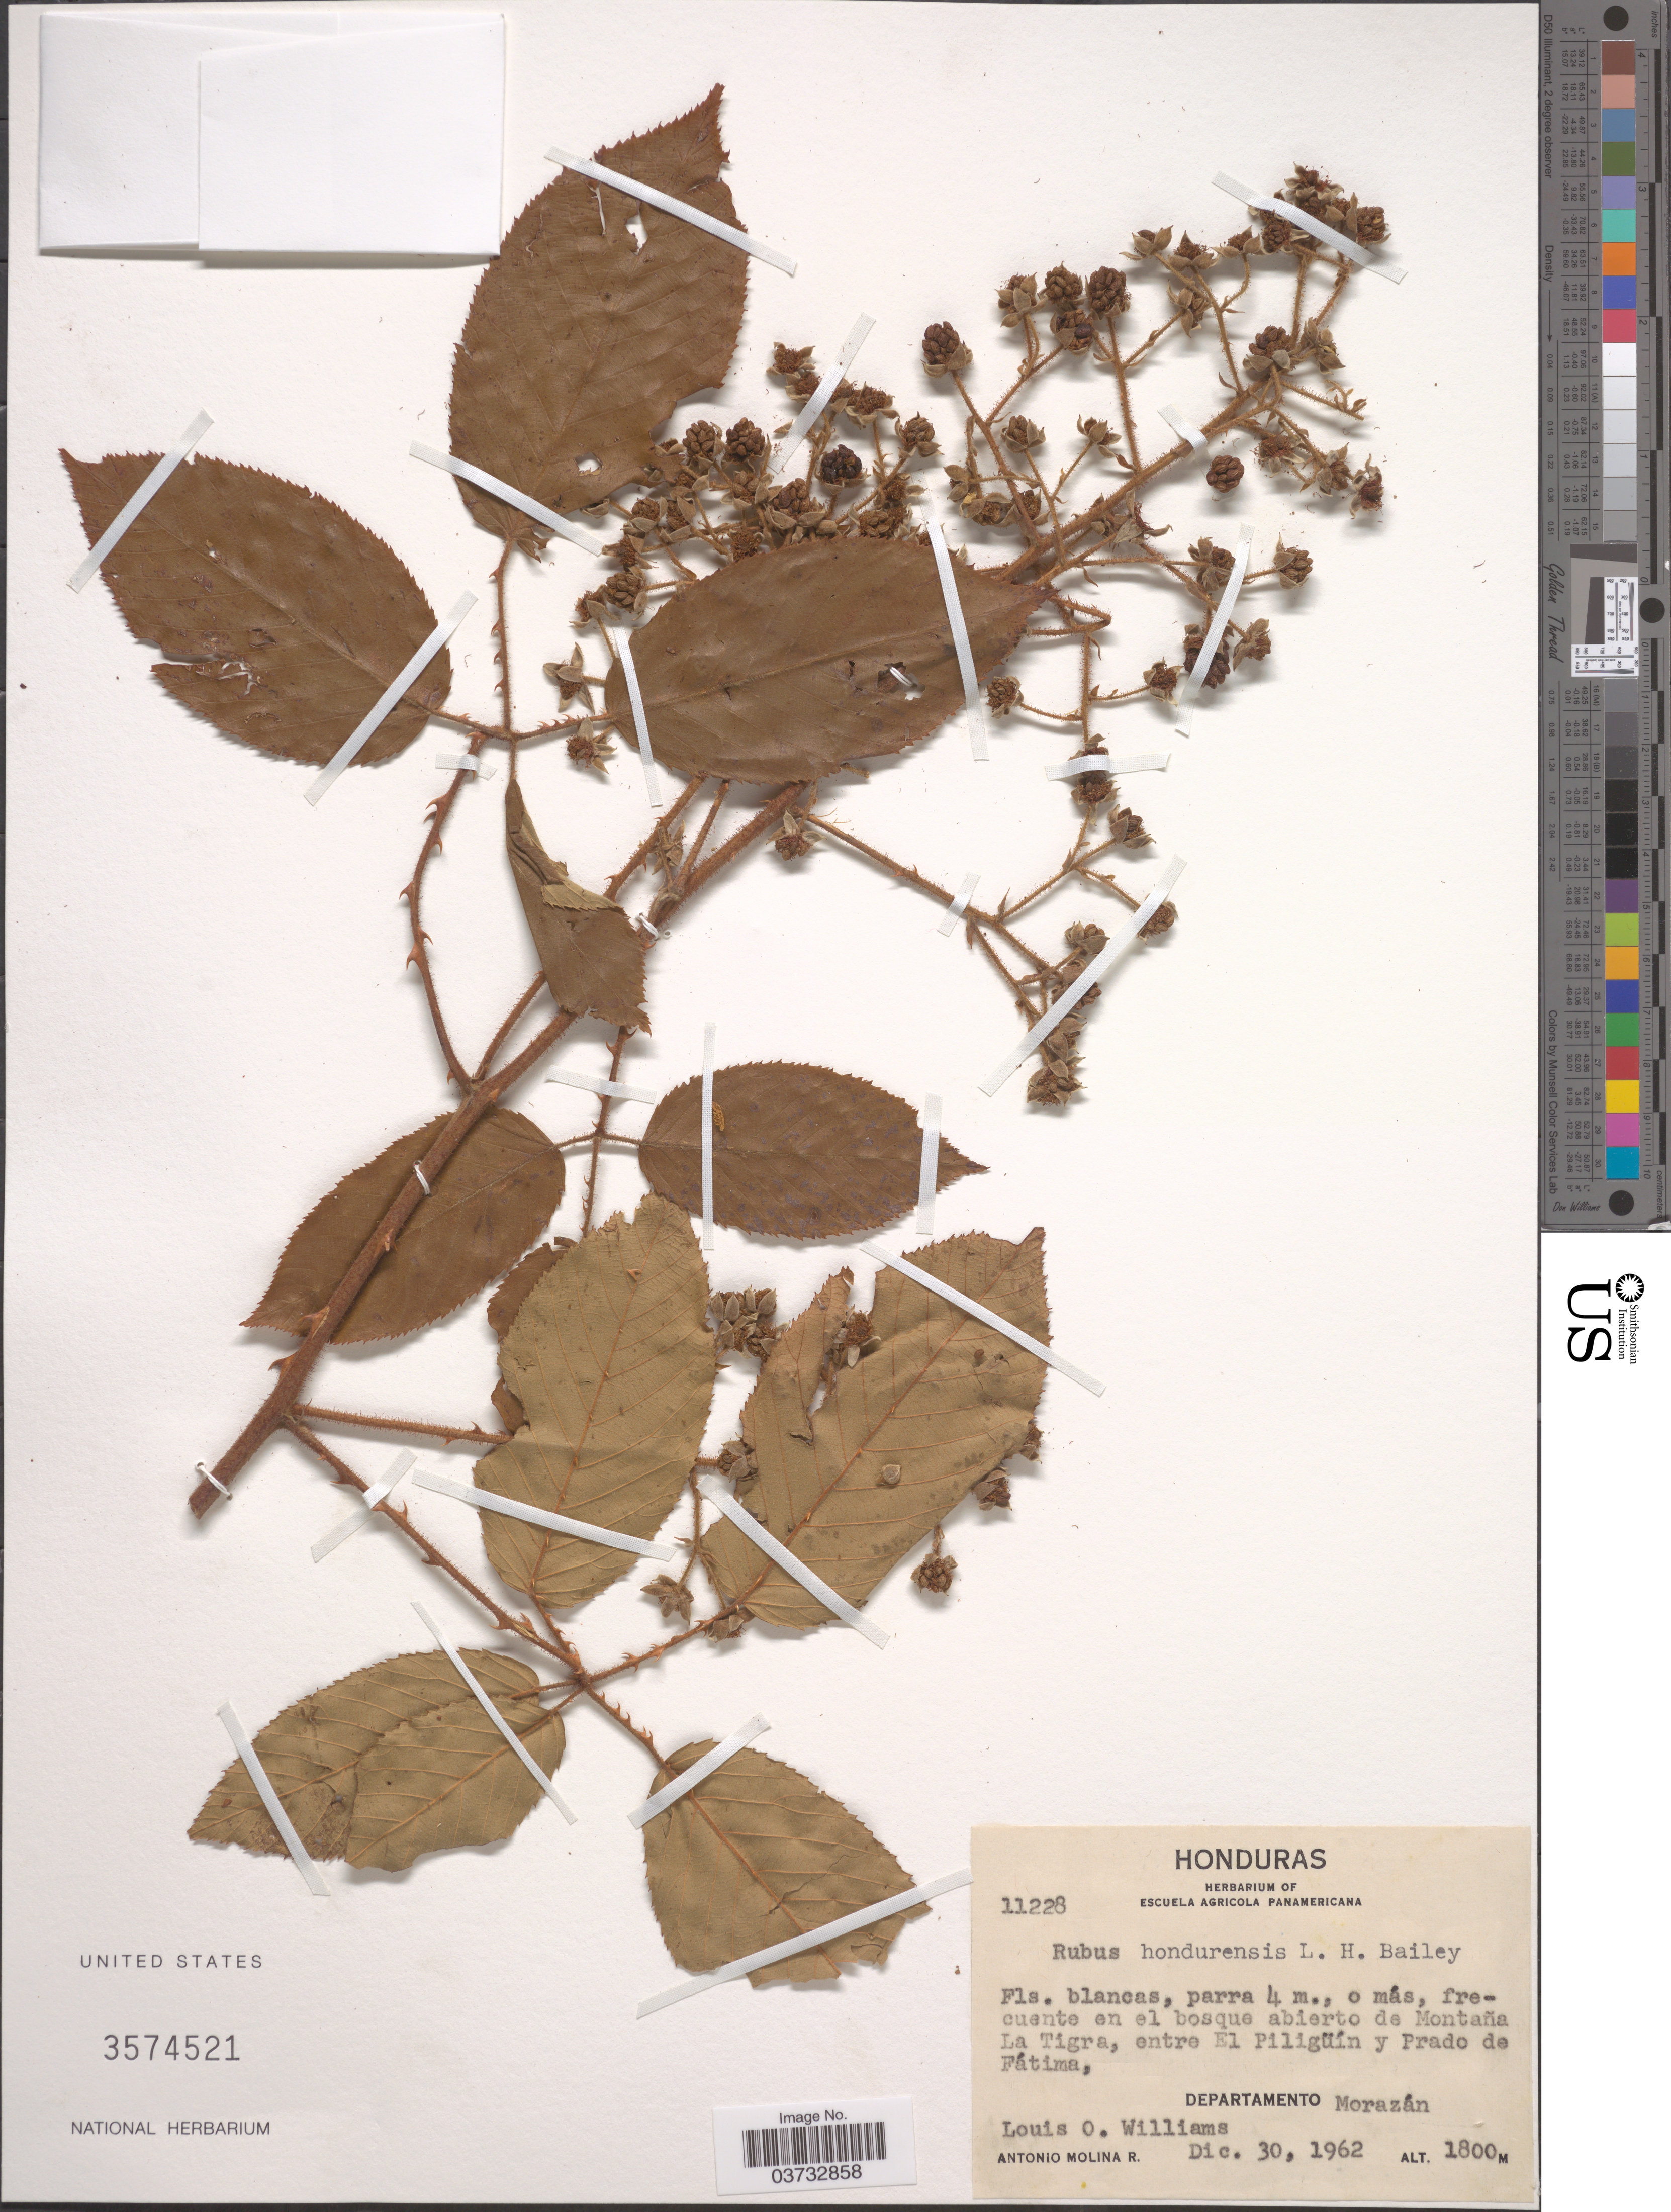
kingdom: Plantae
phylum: Tracheophyta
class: Magnoliopsida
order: Rosales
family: Rosaceae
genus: Rubus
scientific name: Rubus hondurensis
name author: L.H. Bailey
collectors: L. O. Williams & A. Molina R.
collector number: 11228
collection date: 1962-12-30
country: Honduras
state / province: Fco. Morazán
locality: Frecuente en el bosque abierto de Montaña La Tigra, entre El Piligüín y Prado de Fátima, Departamento Morazán.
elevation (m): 1800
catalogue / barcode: US 3574521